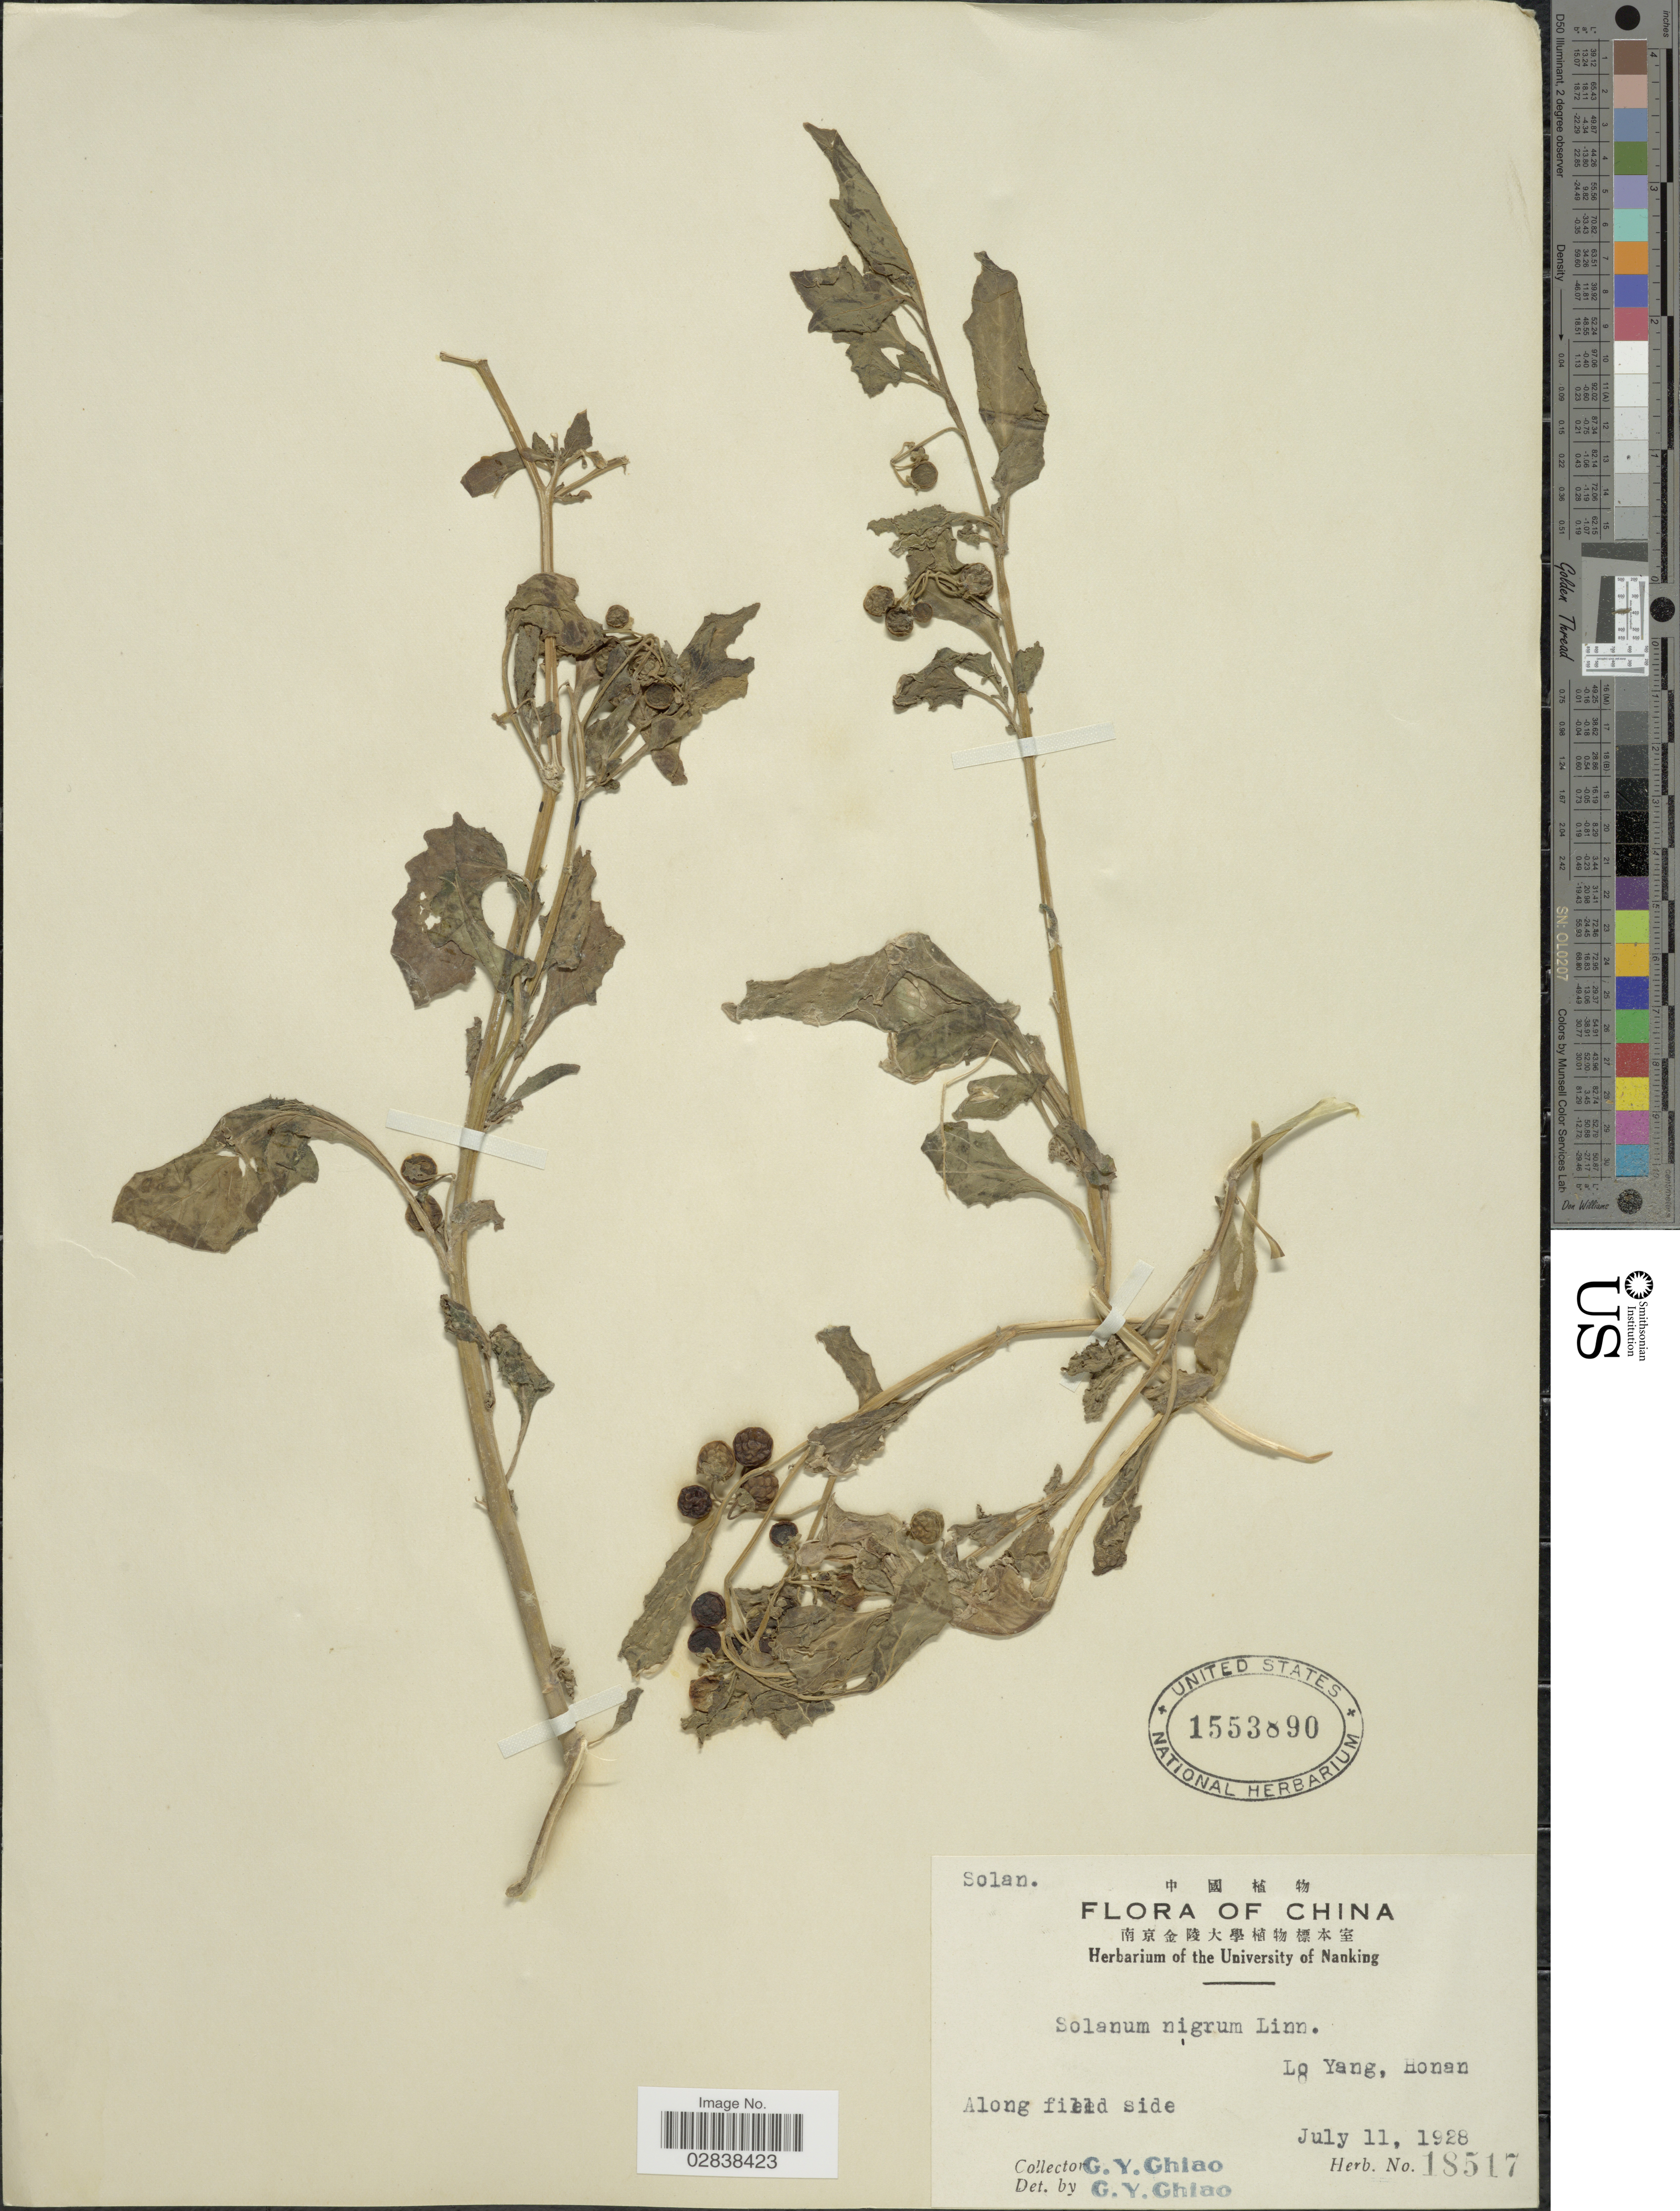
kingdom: Plantae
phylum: Tracheophyta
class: Magnoliopsida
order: Solanales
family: Solanaceae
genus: Solanum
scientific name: Solanum nigrum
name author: L.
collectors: C. Y. Chiao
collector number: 18517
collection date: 1928-07-11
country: China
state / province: Henan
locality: Lo Yang, Honan, Along field side.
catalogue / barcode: US 1553890